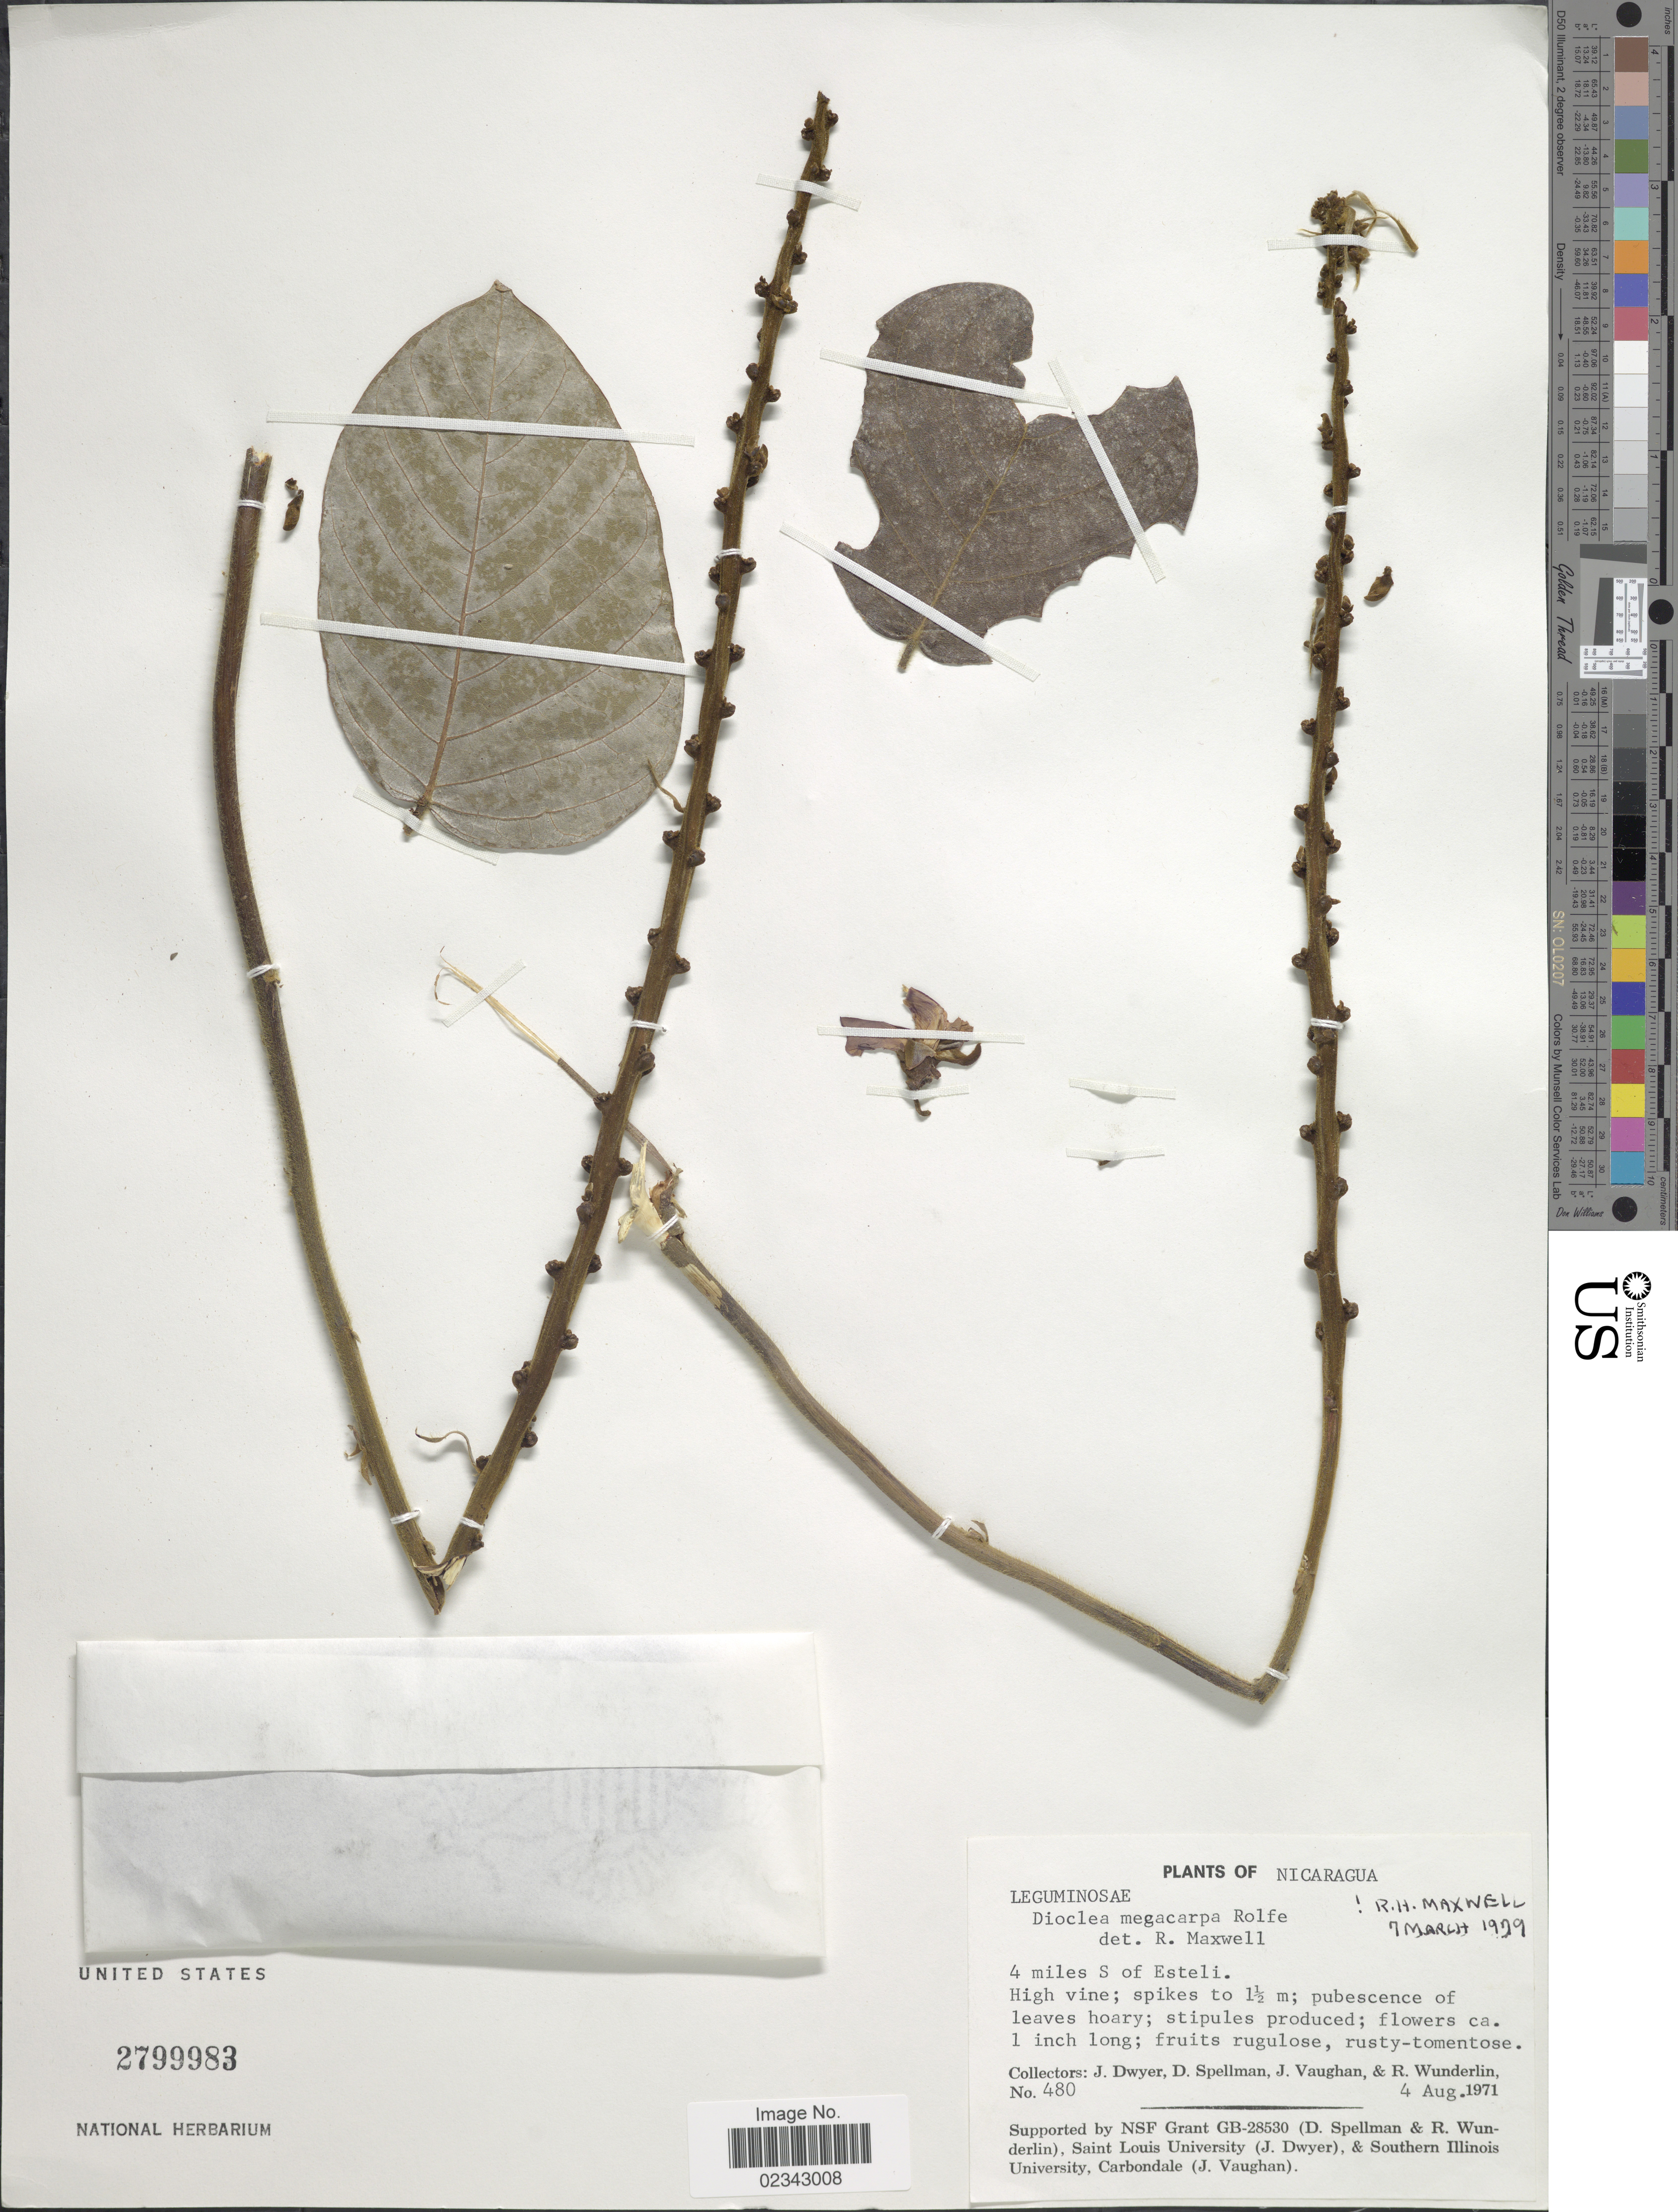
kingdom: Plantae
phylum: Tracheophyta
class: Magnoliopsida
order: Fabales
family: Fabaceae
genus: Macropsychanthus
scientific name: Macropsychanthus megacarpus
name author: (Rolfe) L.P. Queiroz & Snak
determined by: Strong, Mark T., (BOT), Smithsonian Institution - National Museum of Natural History (UNITED STATES)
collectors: J. Dwyer, D. Spellman, J. Vaughan & R. P. Wunderlin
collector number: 480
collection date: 1971-08-04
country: Nicaragua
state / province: Esteli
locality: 4 miles S of Esteli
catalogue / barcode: US 2799983